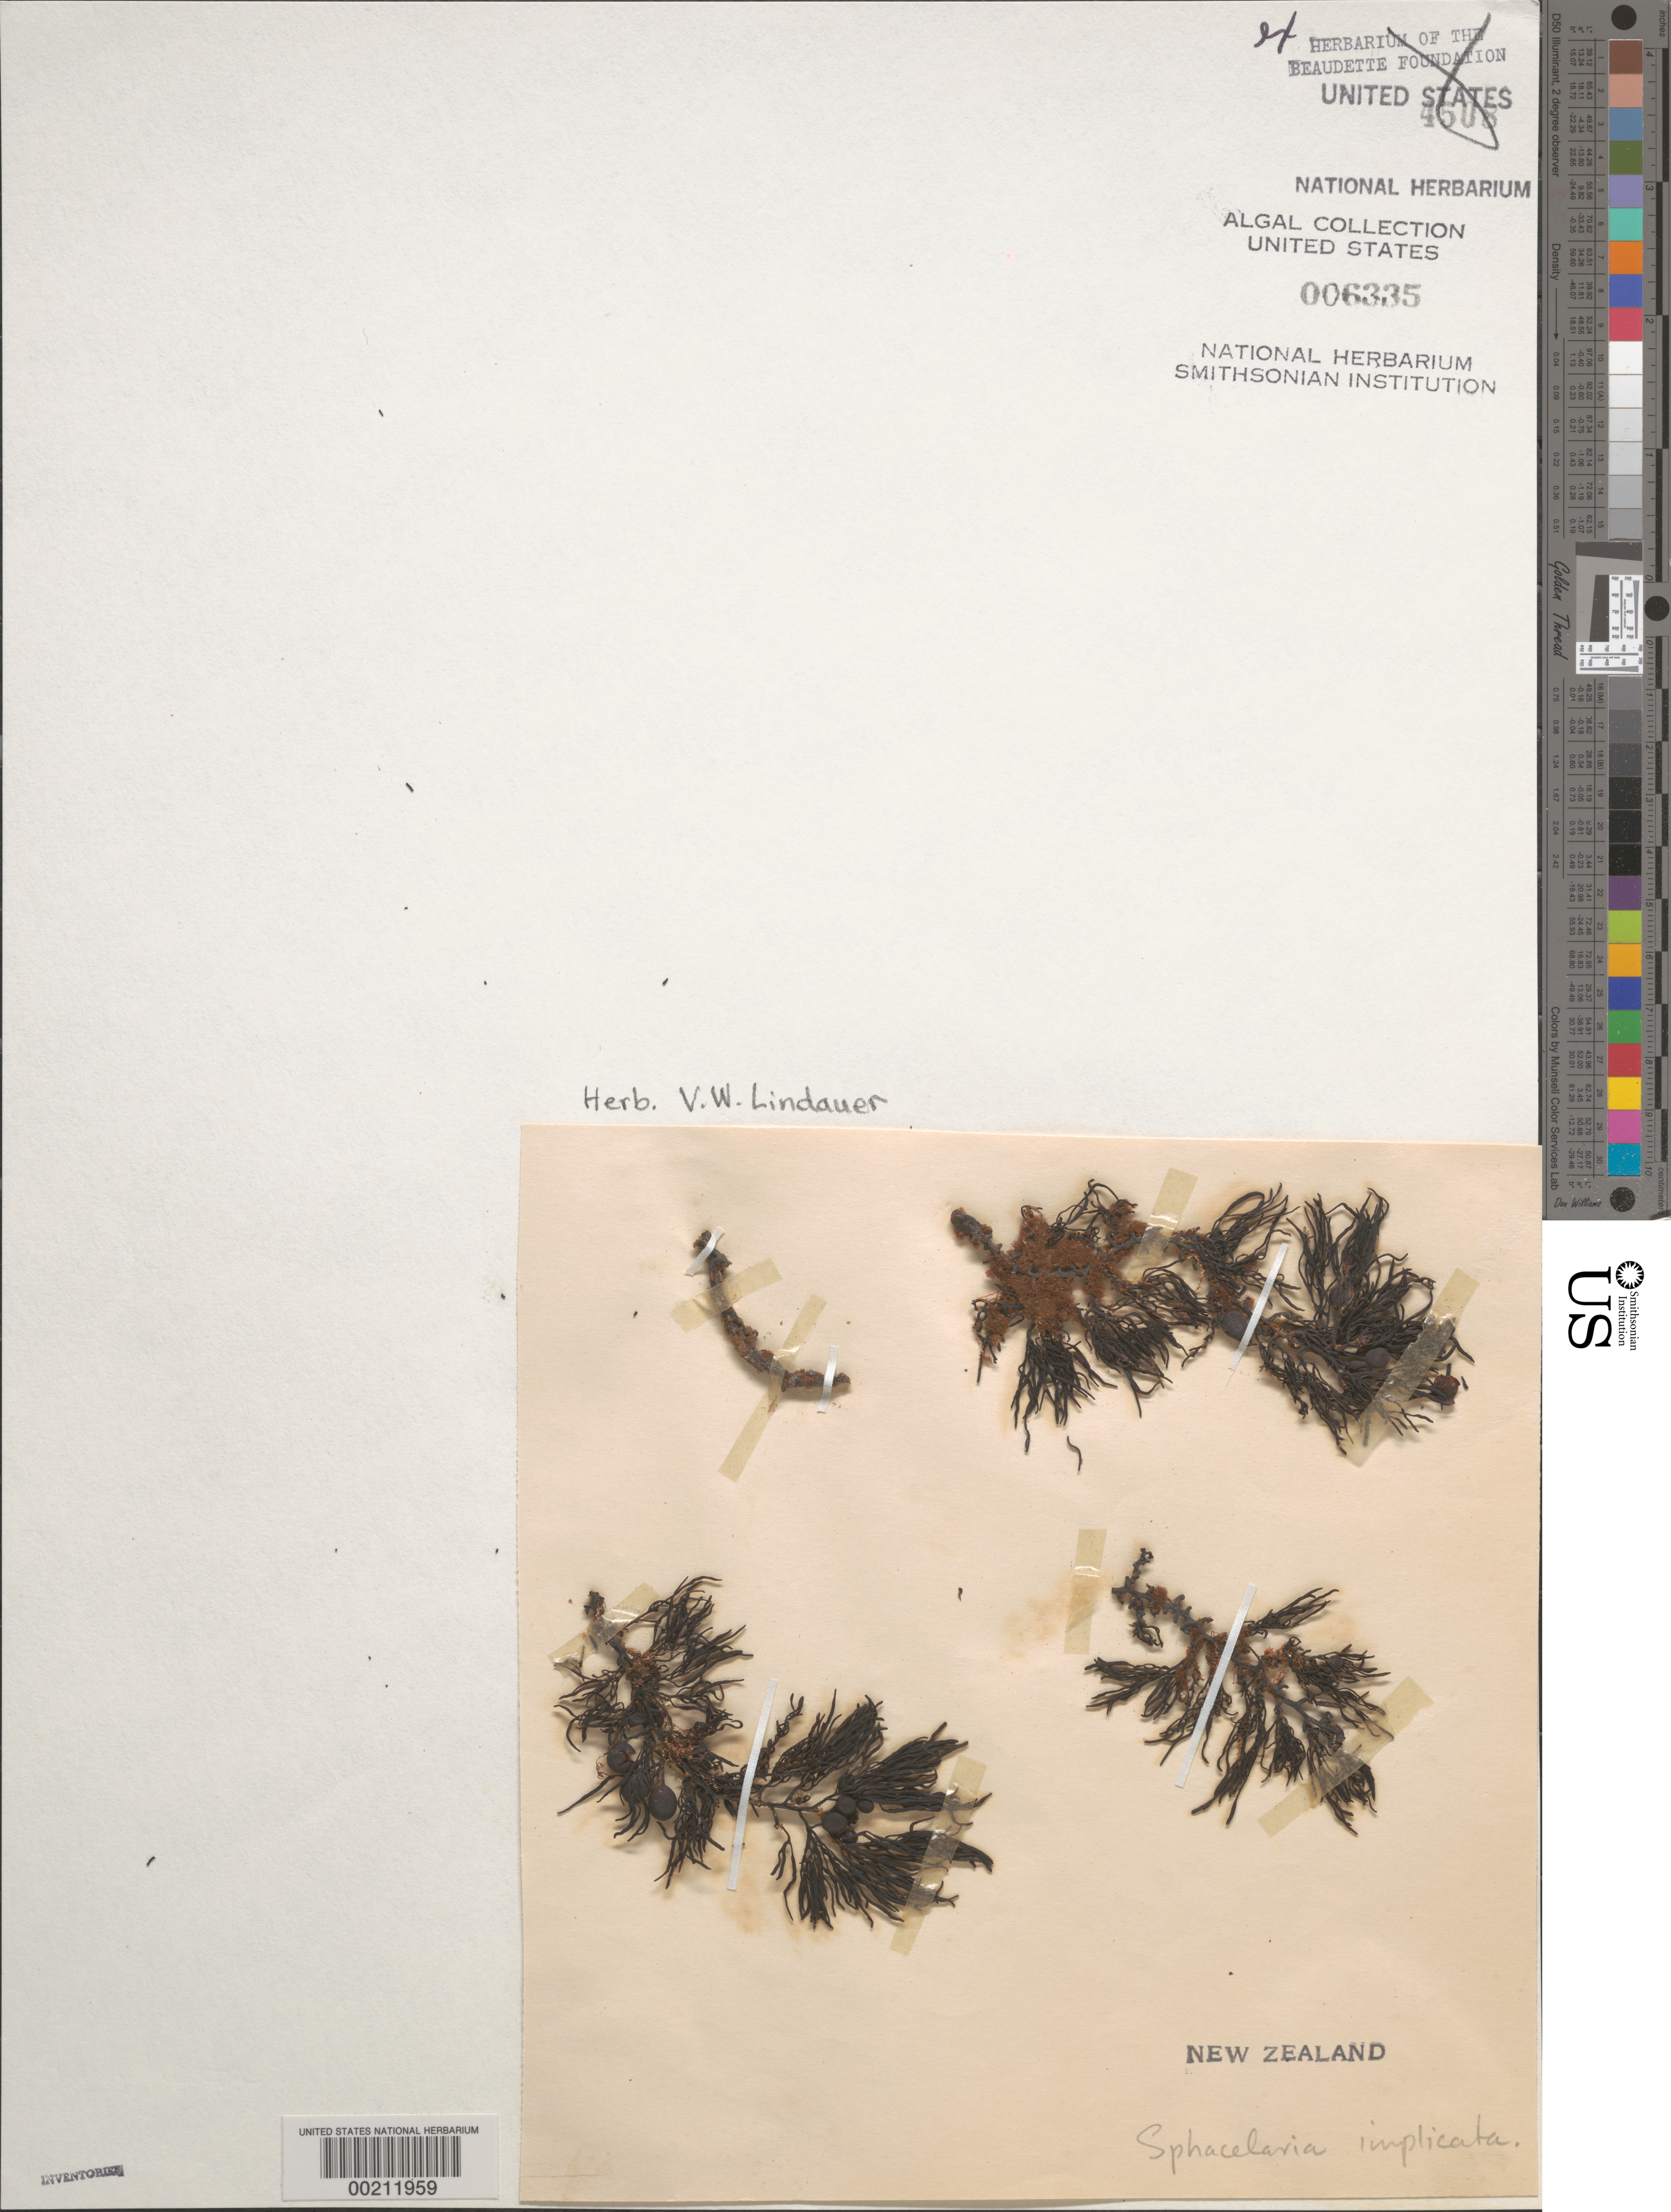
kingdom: Chromista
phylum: Ochrophyta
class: Phaeophyceae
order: Sphacelariales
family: Sphacelariaceae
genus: Herpodiscus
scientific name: Herpodiscus implicatus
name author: (Sauvageau) Draisma et al.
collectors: V. Lindauer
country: New Zealand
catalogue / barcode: US 6335